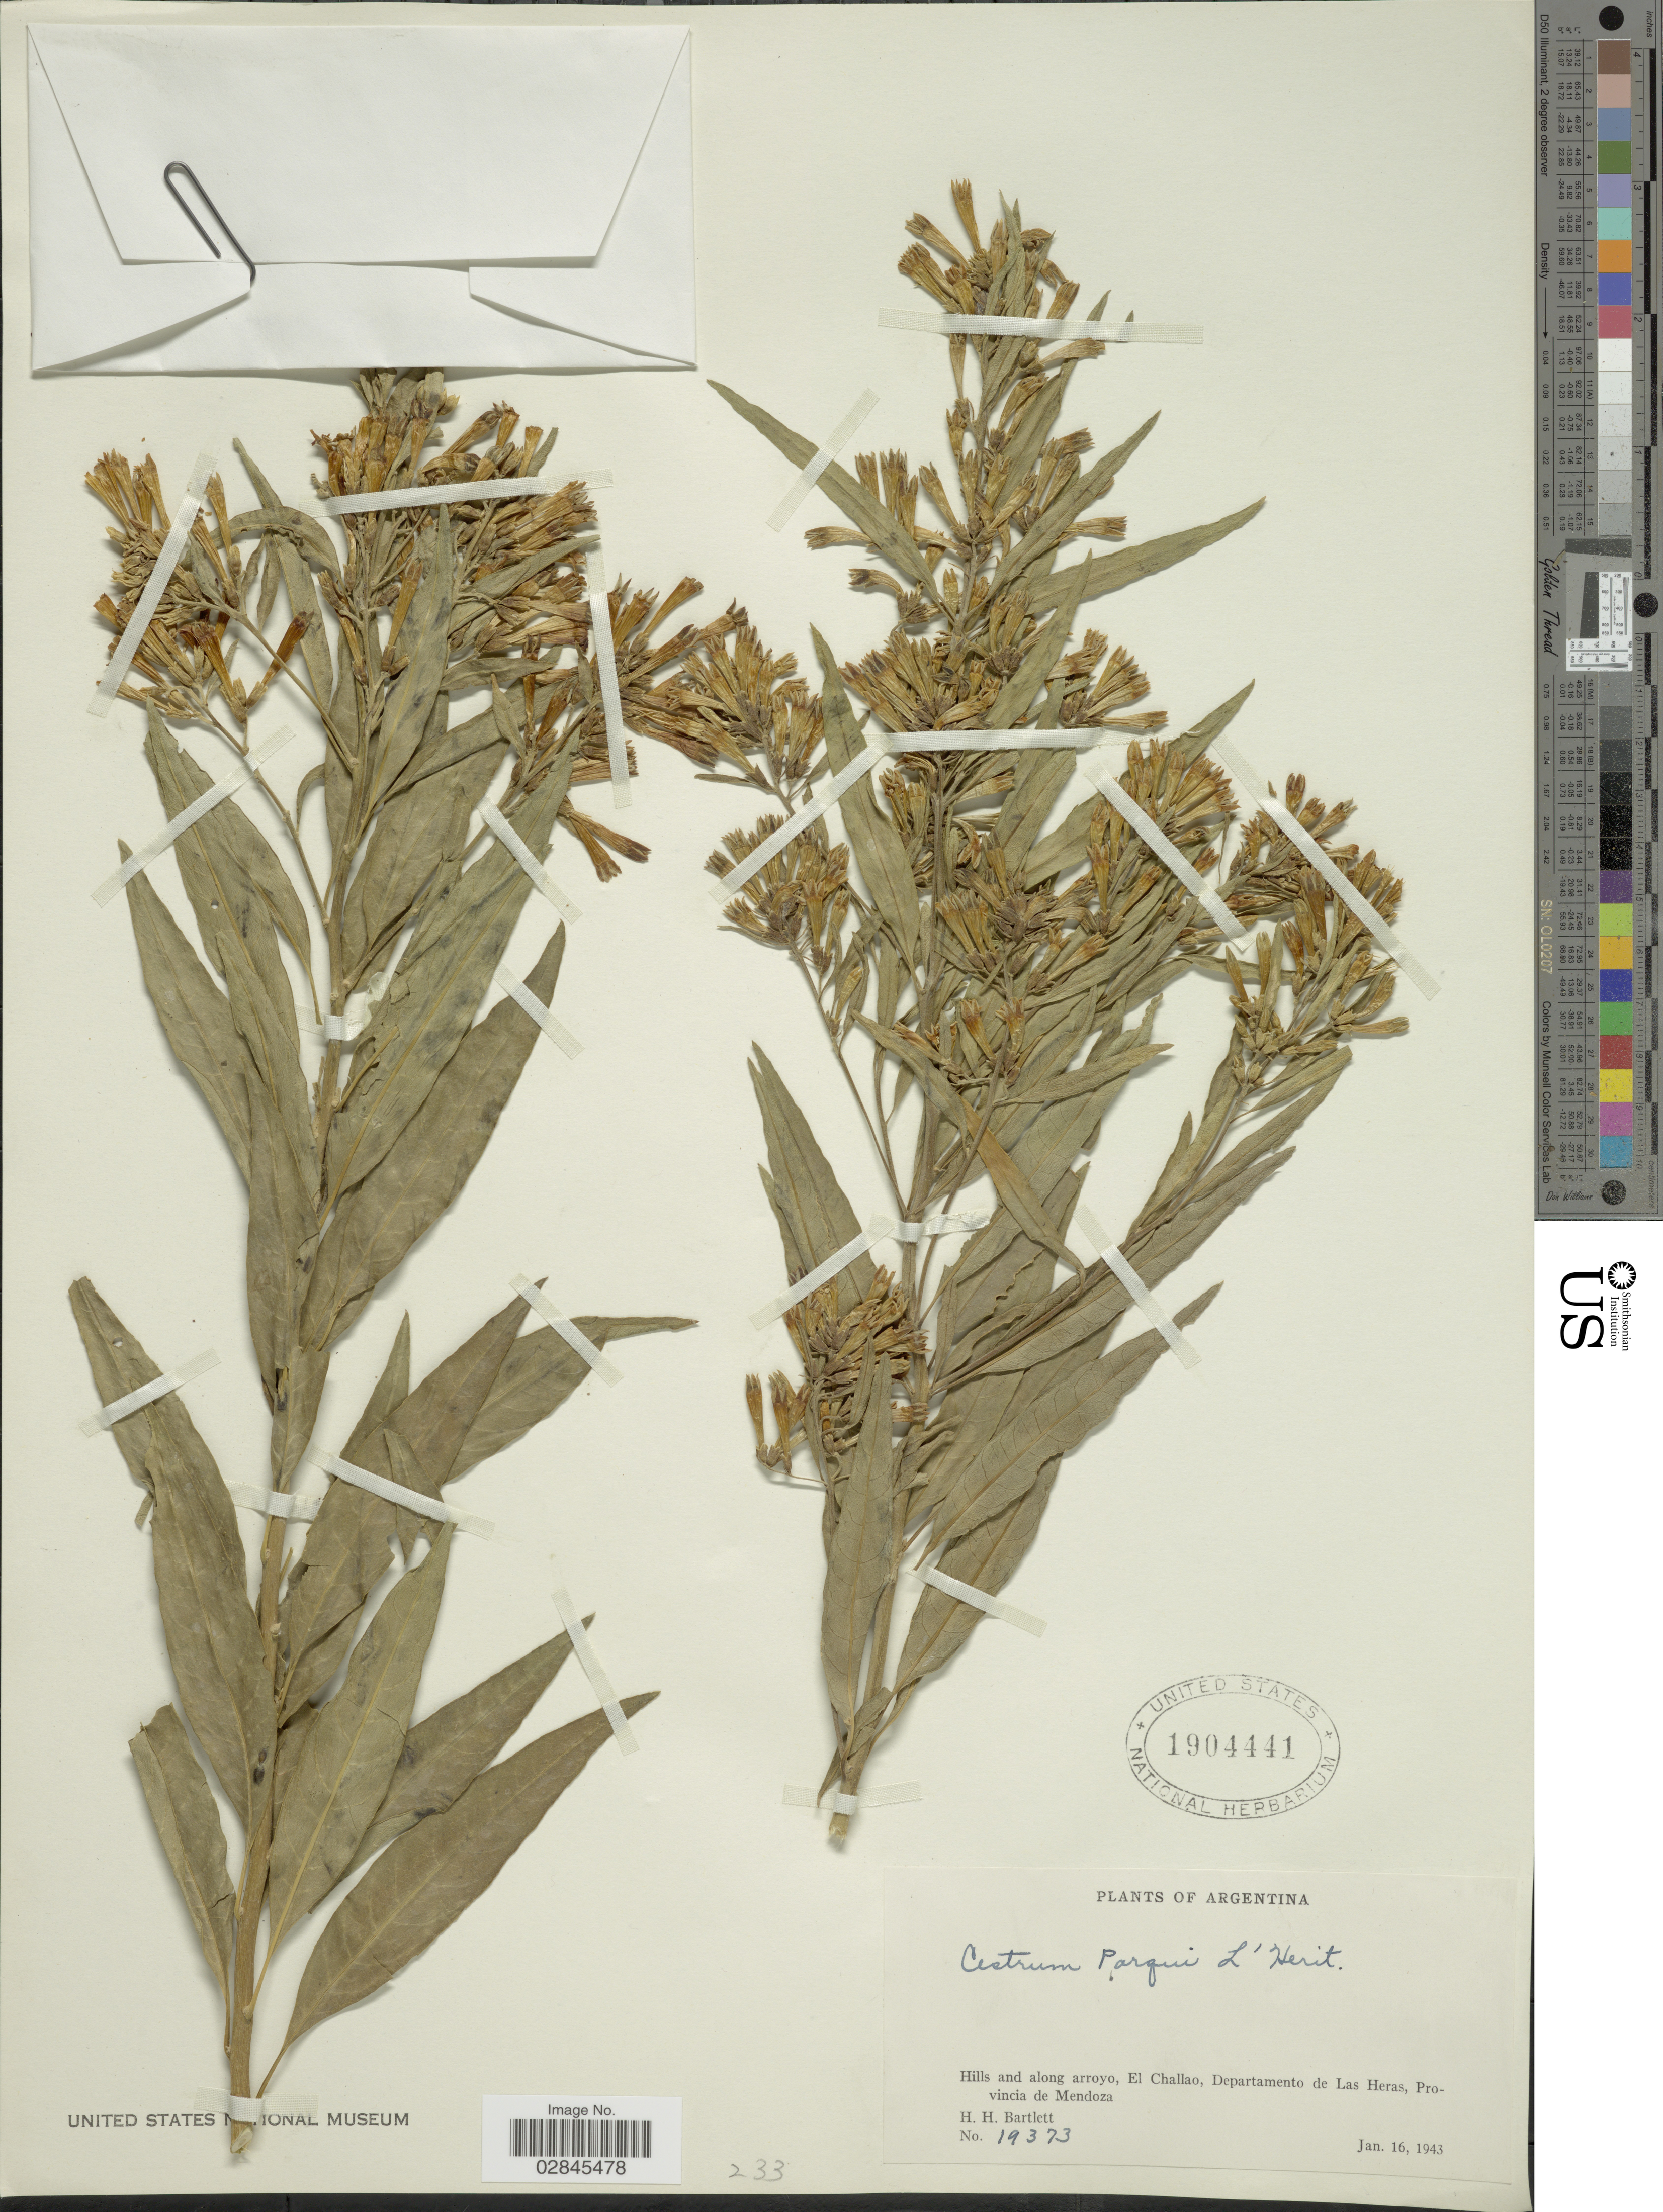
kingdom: Plantae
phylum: Tracheophyta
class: Magnoliopsida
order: Solanales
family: Solanaceae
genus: Cestrum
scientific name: Cestrum parqui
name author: L'Hér.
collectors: H. H. Bartlett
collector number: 19373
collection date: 1943-01-16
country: Argentina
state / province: Mendoza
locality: Hills and along arroyo, El Challao, Departamento de Las Heras.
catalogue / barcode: US 1904441